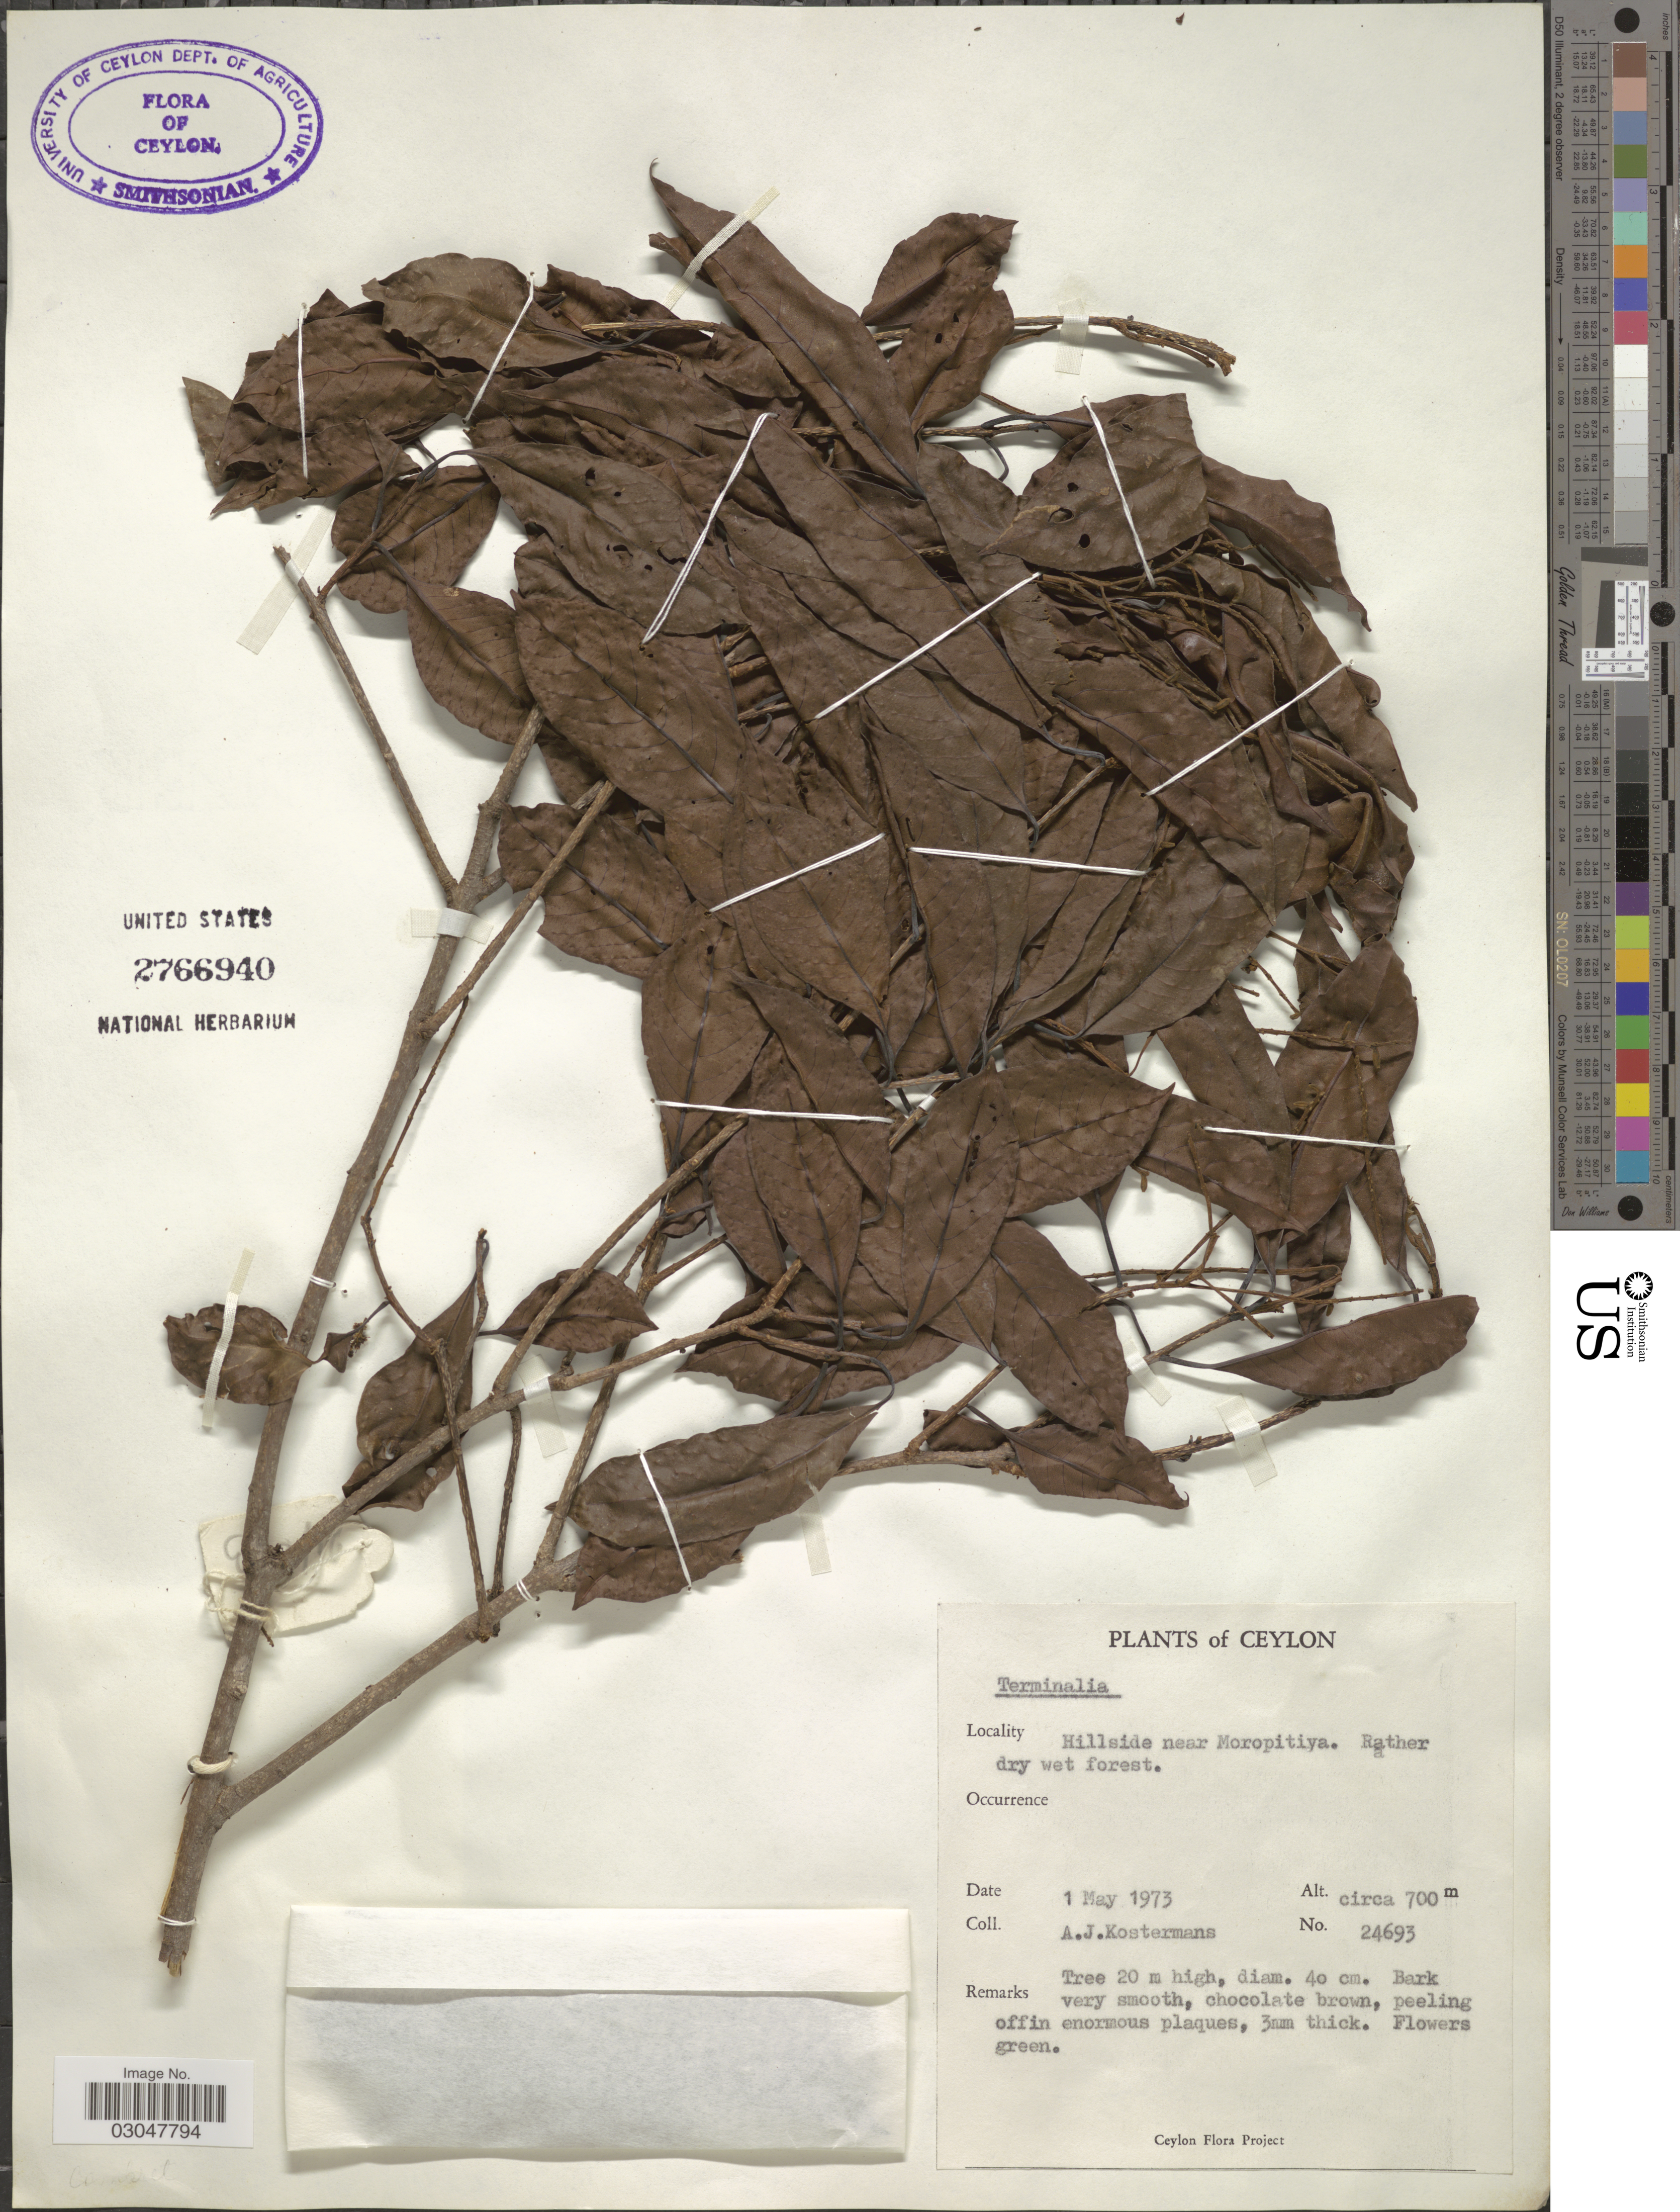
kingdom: Plantae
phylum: Tracheophyta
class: Magnoliopsida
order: Myrtales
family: Combretaceae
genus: Terminalia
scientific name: Terminalia sp.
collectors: A. J. G. Kostermans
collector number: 24693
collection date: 1973-05-01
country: Sri Lanka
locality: Ceylon. Hillside near Moropitiya.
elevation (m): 700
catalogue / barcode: US 2766940